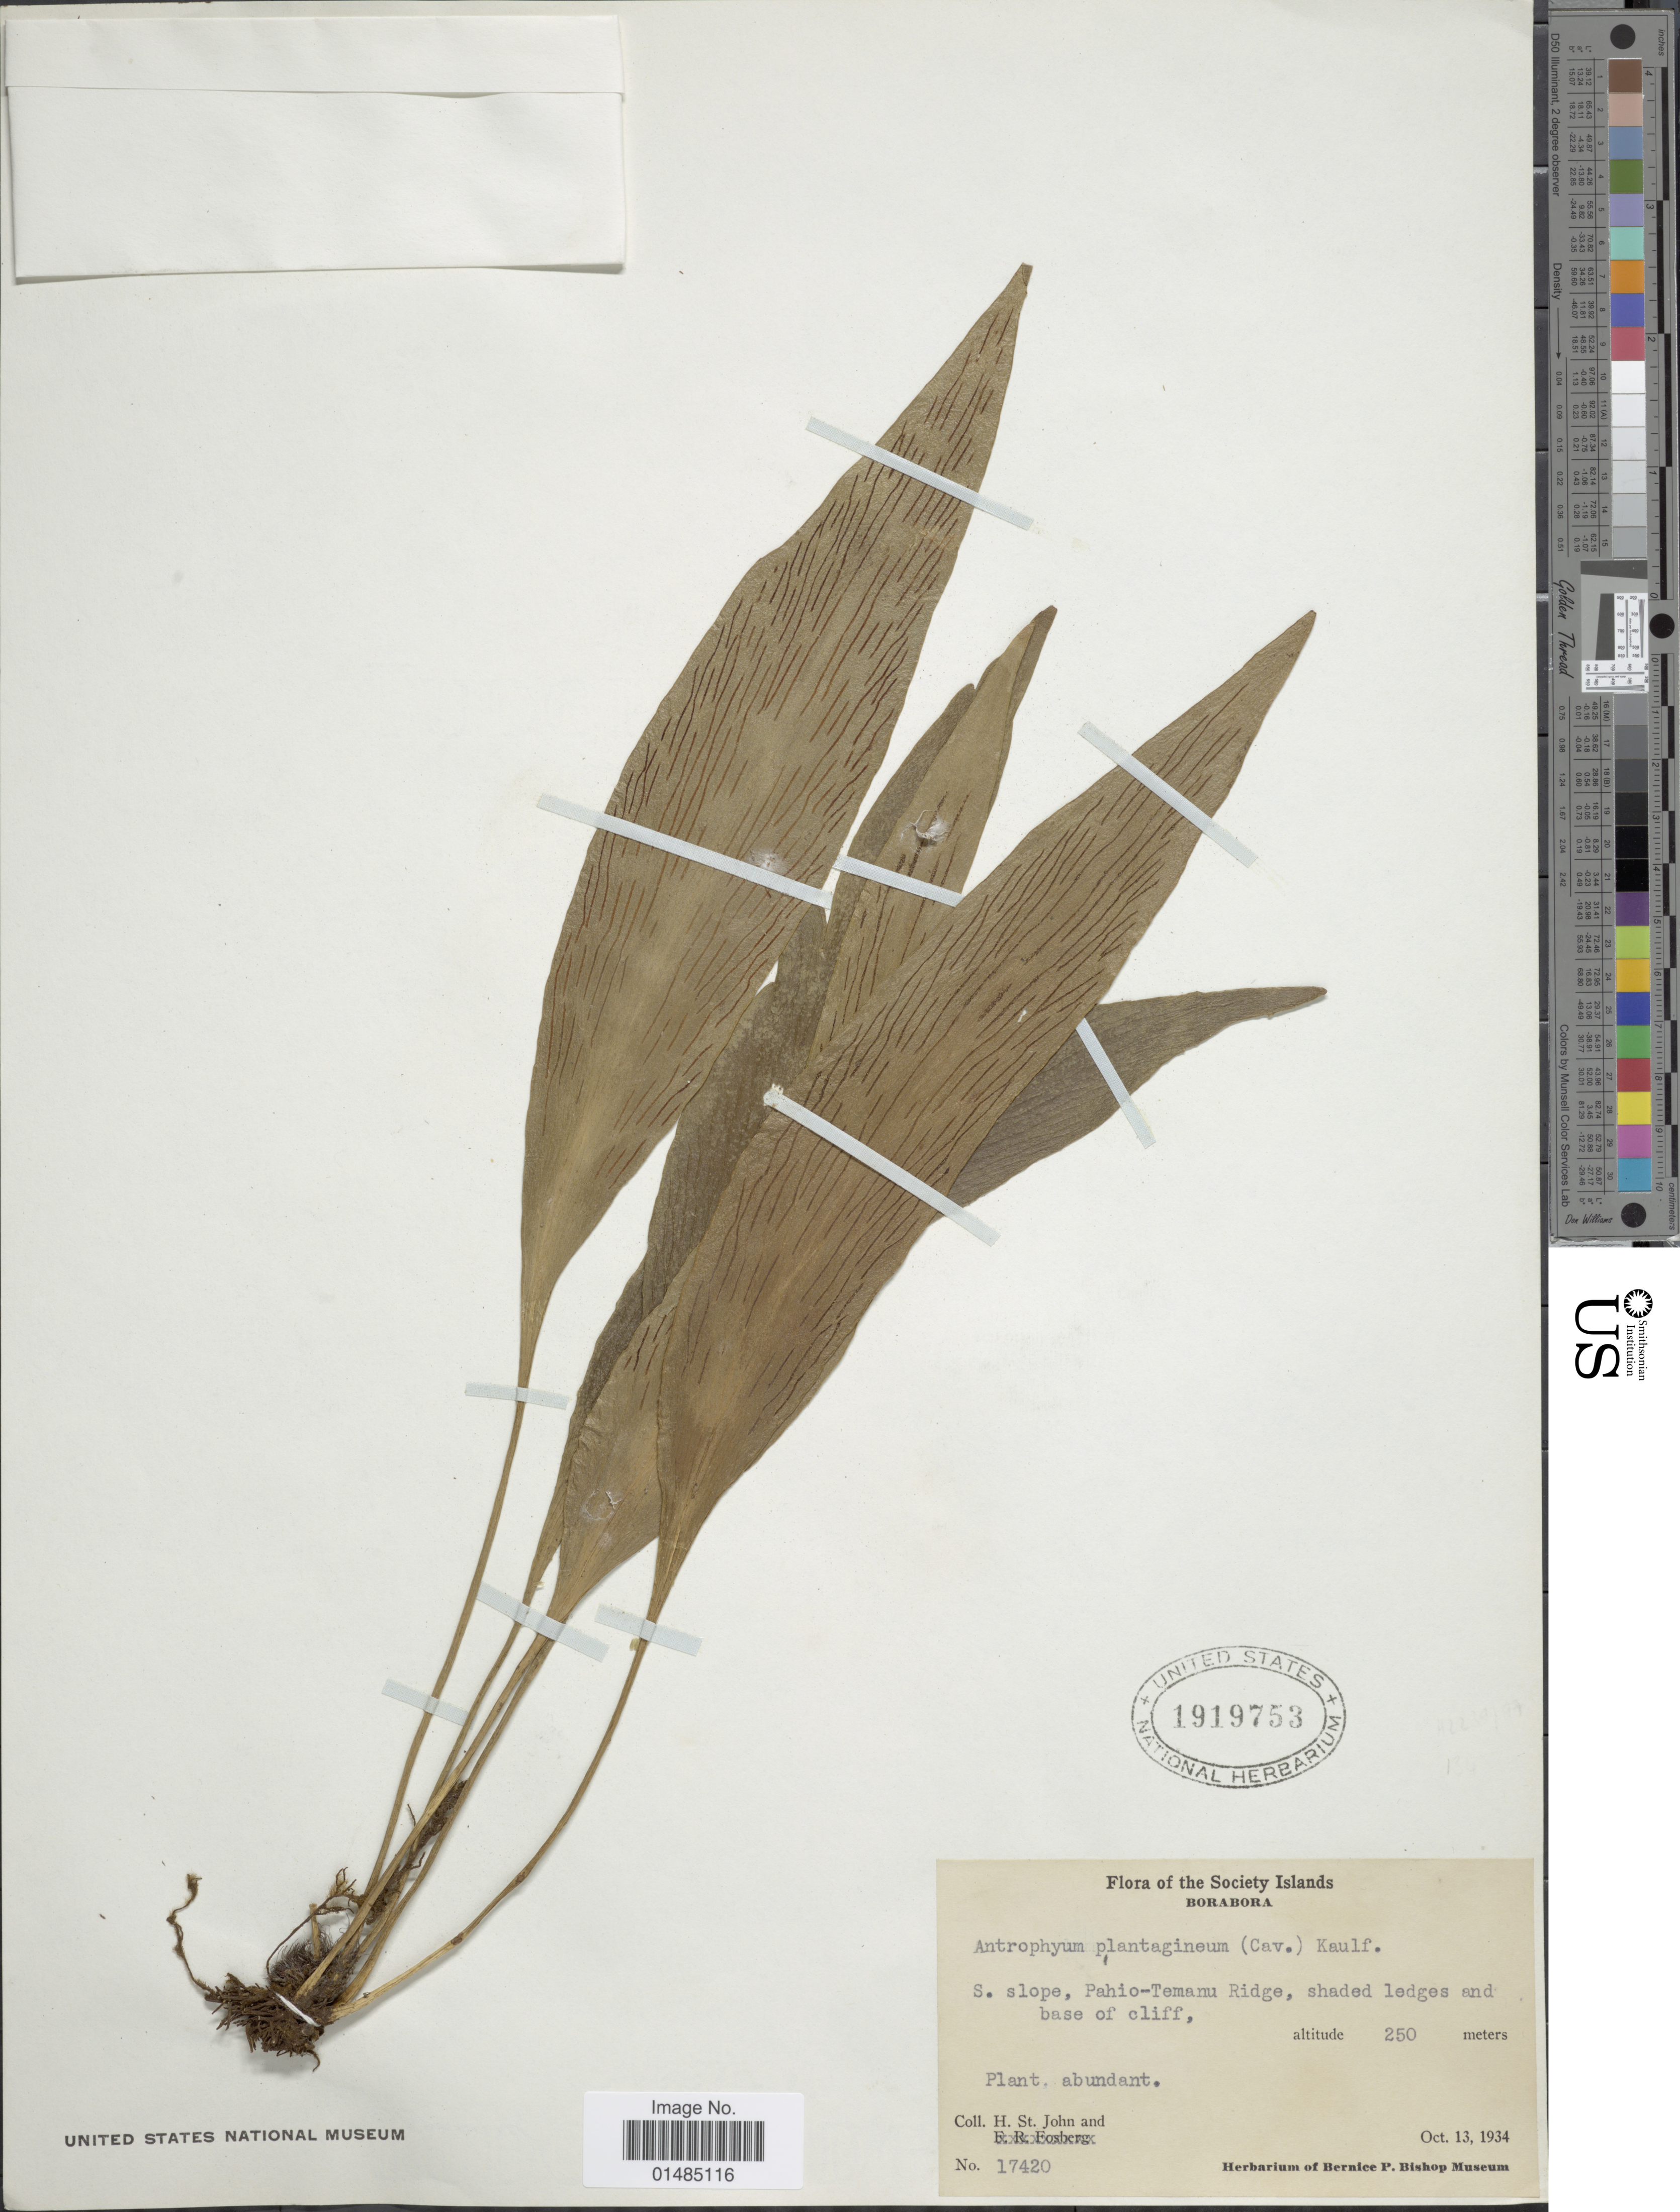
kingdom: Plantae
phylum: Tracheophyta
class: Polypodiopsida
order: Polypodiales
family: Pteridaceae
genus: Antrophyum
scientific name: Antrophyum plantagineum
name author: (Cav.) Kaulf.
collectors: H. St. John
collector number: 17420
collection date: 1934-10-13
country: French Polynesia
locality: The Society Islands, Borabora, S. slope, Pahio-Temanu Ridge, shaded ledges and base of cliff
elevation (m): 250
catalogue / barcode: US 1919753